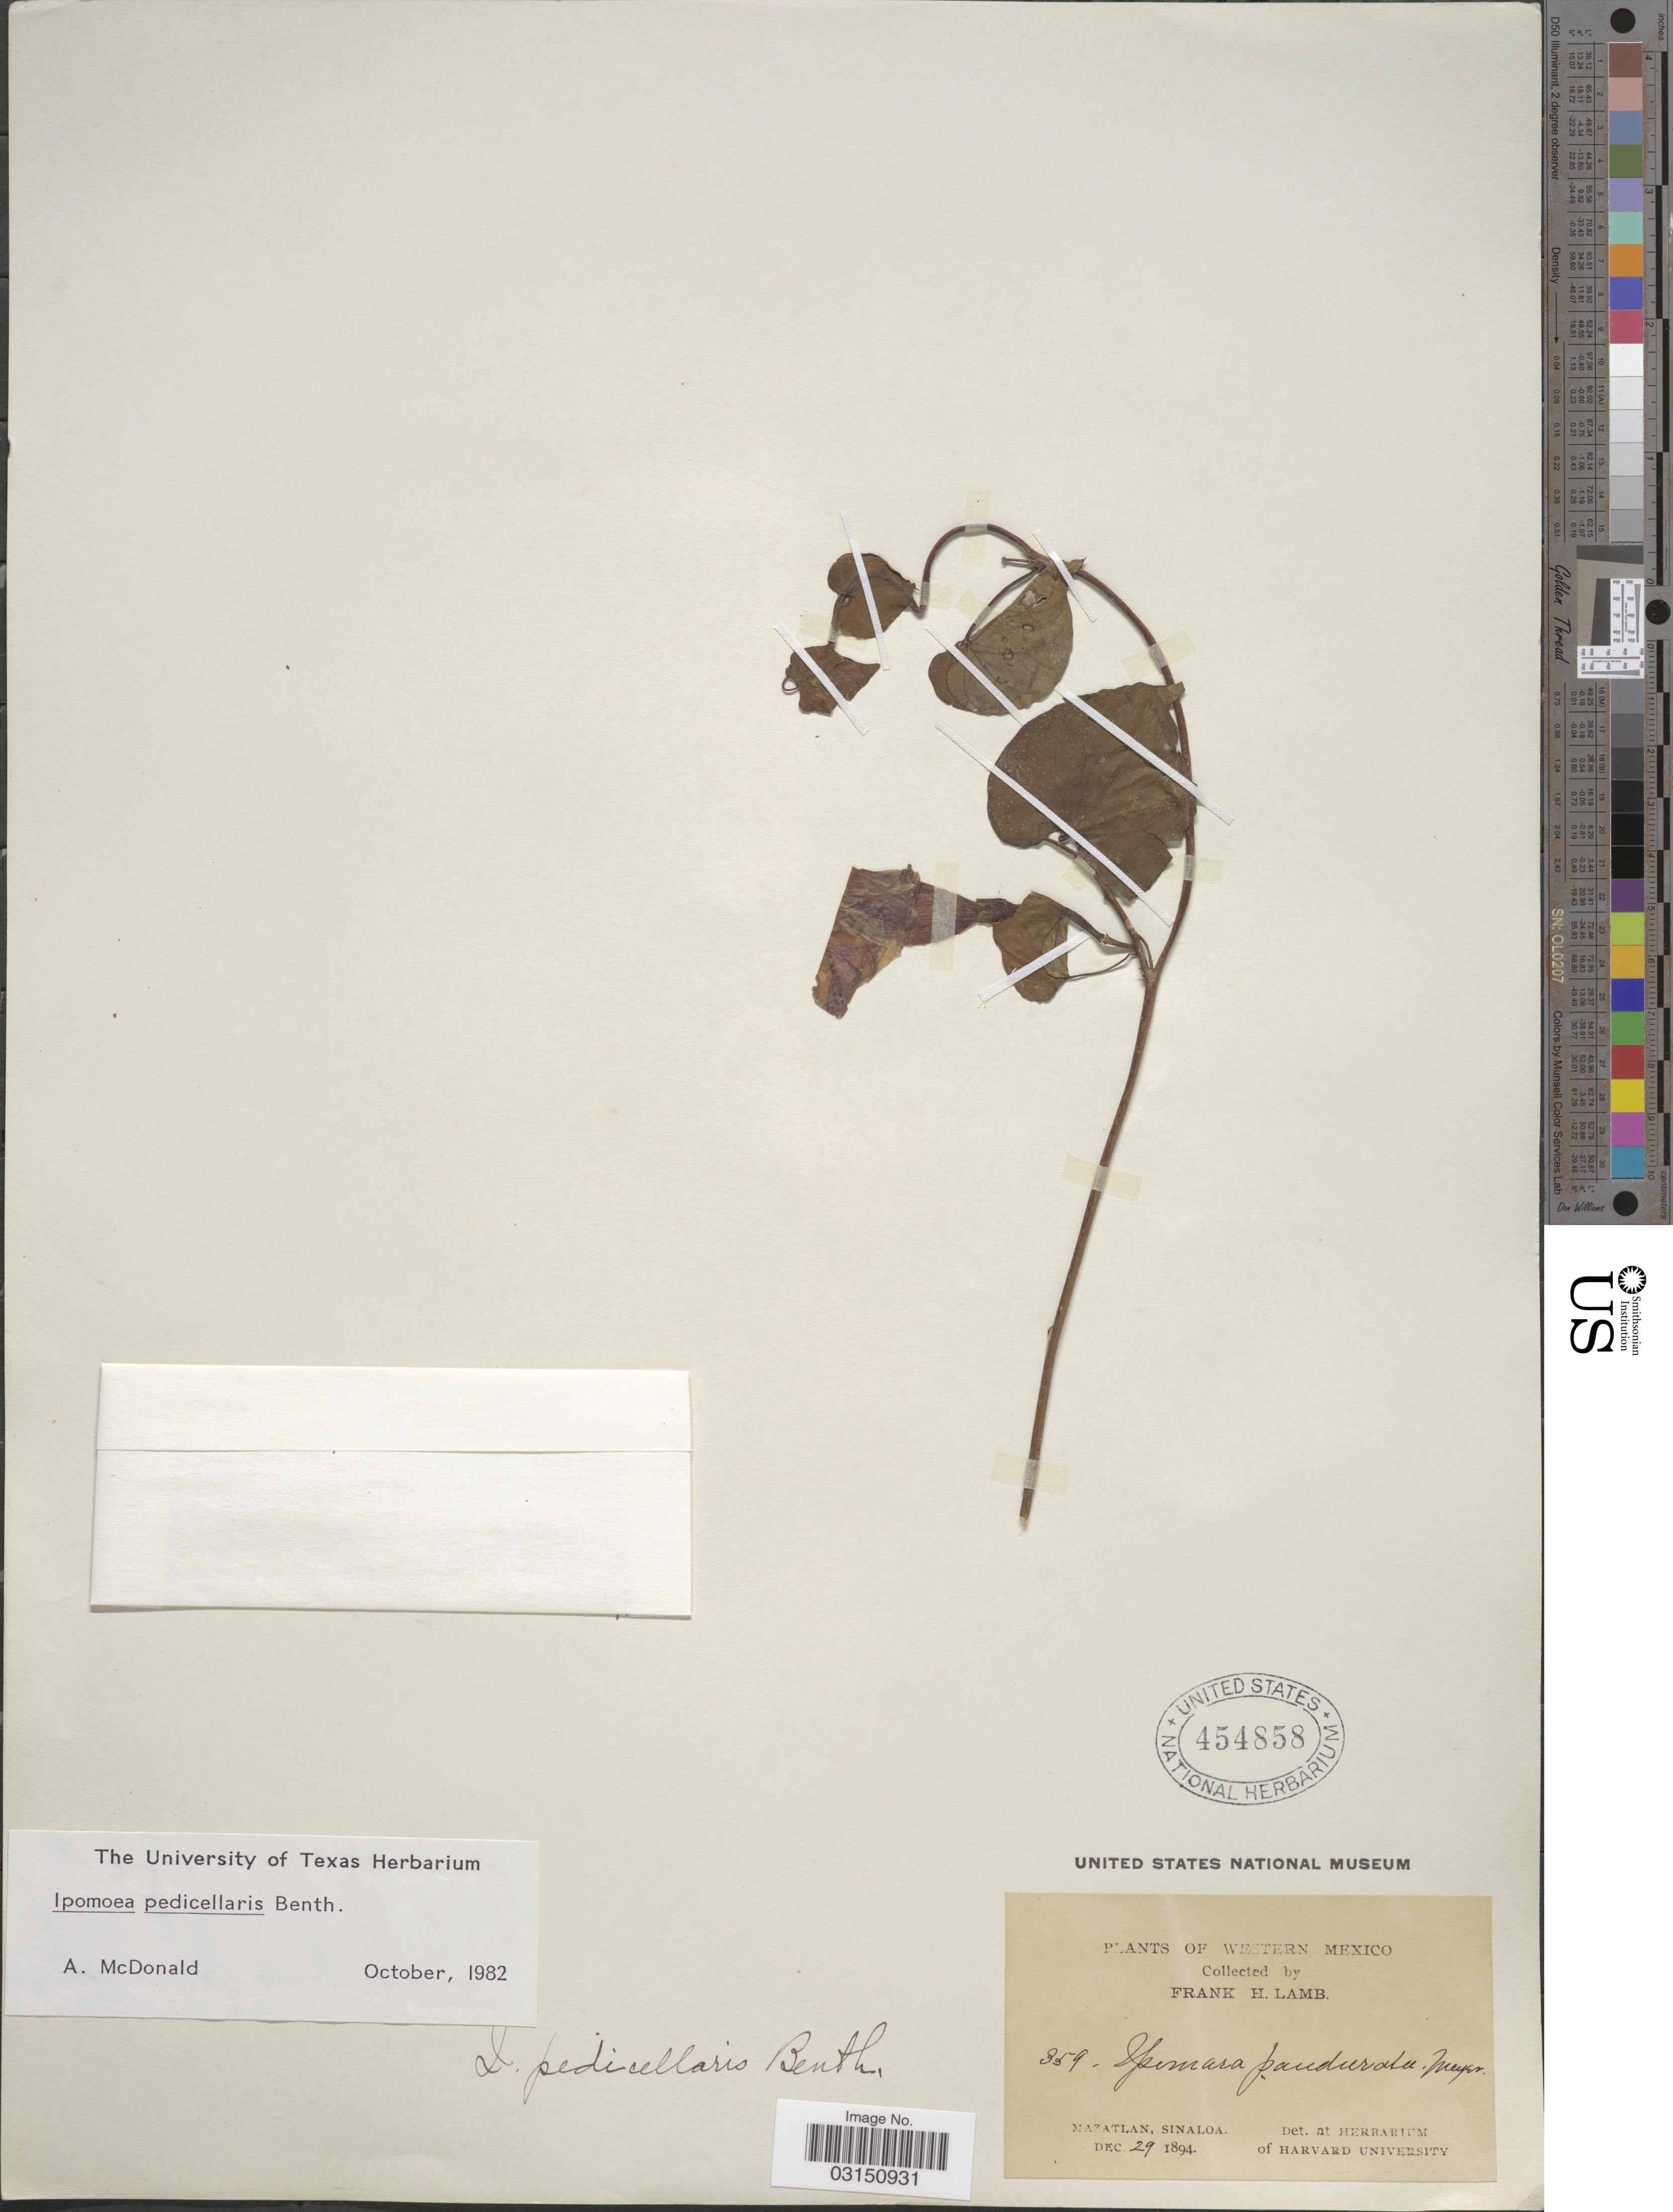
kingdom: Plantae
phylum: Tracheophyta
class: Magnoliopsida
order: Solanales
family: Convolvulaceae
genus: Ipomoea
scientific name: Ipomoea pedicellaris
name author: Benth.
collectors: F. H. Lamb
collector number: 359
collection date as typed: Dec 29 1894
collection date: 1894-12-29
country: Mexico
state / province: Sinaloa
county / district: Mazatlán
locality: Mazatlán.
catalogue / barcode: US 454858